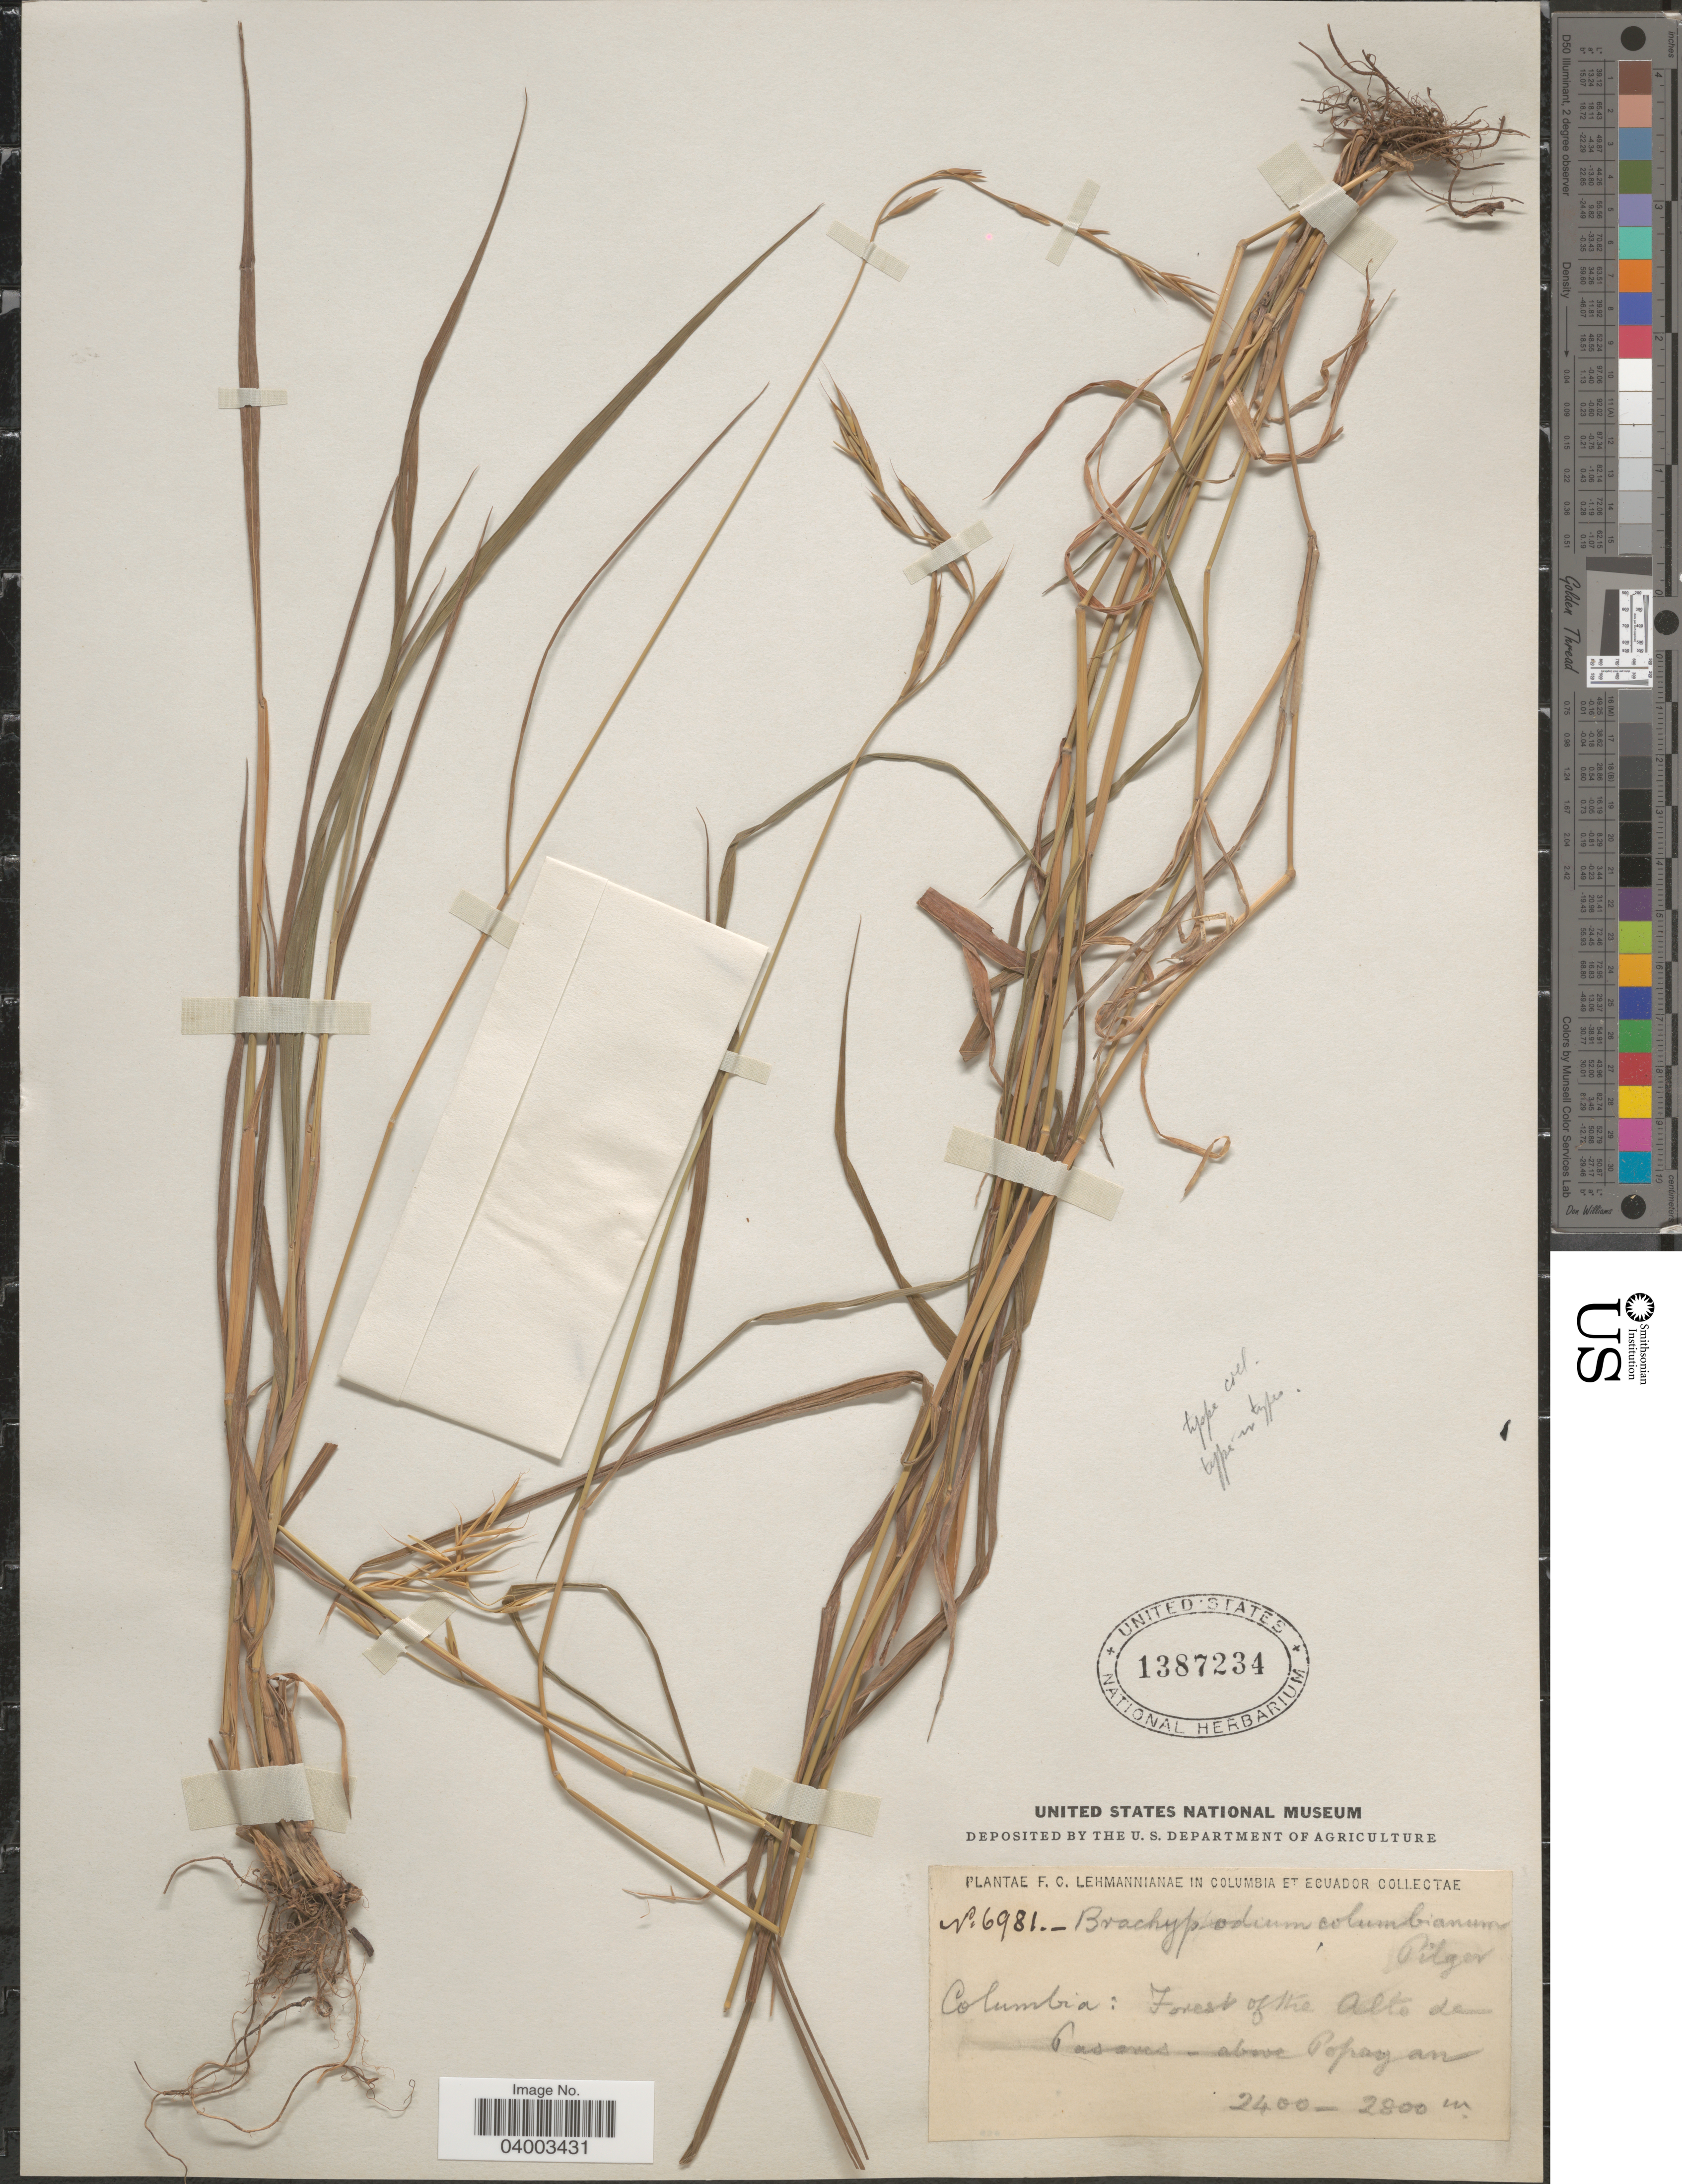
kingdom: Plantae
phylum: Tracheophyta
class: Liliopsida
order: Poales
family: Poaceae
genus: Brachypodium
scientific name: Brachypodium distachyon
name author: (L.) P. Beauv.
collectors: F. C. Lehmann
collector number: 6981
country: Colombia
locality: Forest of the Alto de Pasares - above Popayan.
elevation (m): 2400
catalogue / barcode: US 1387234